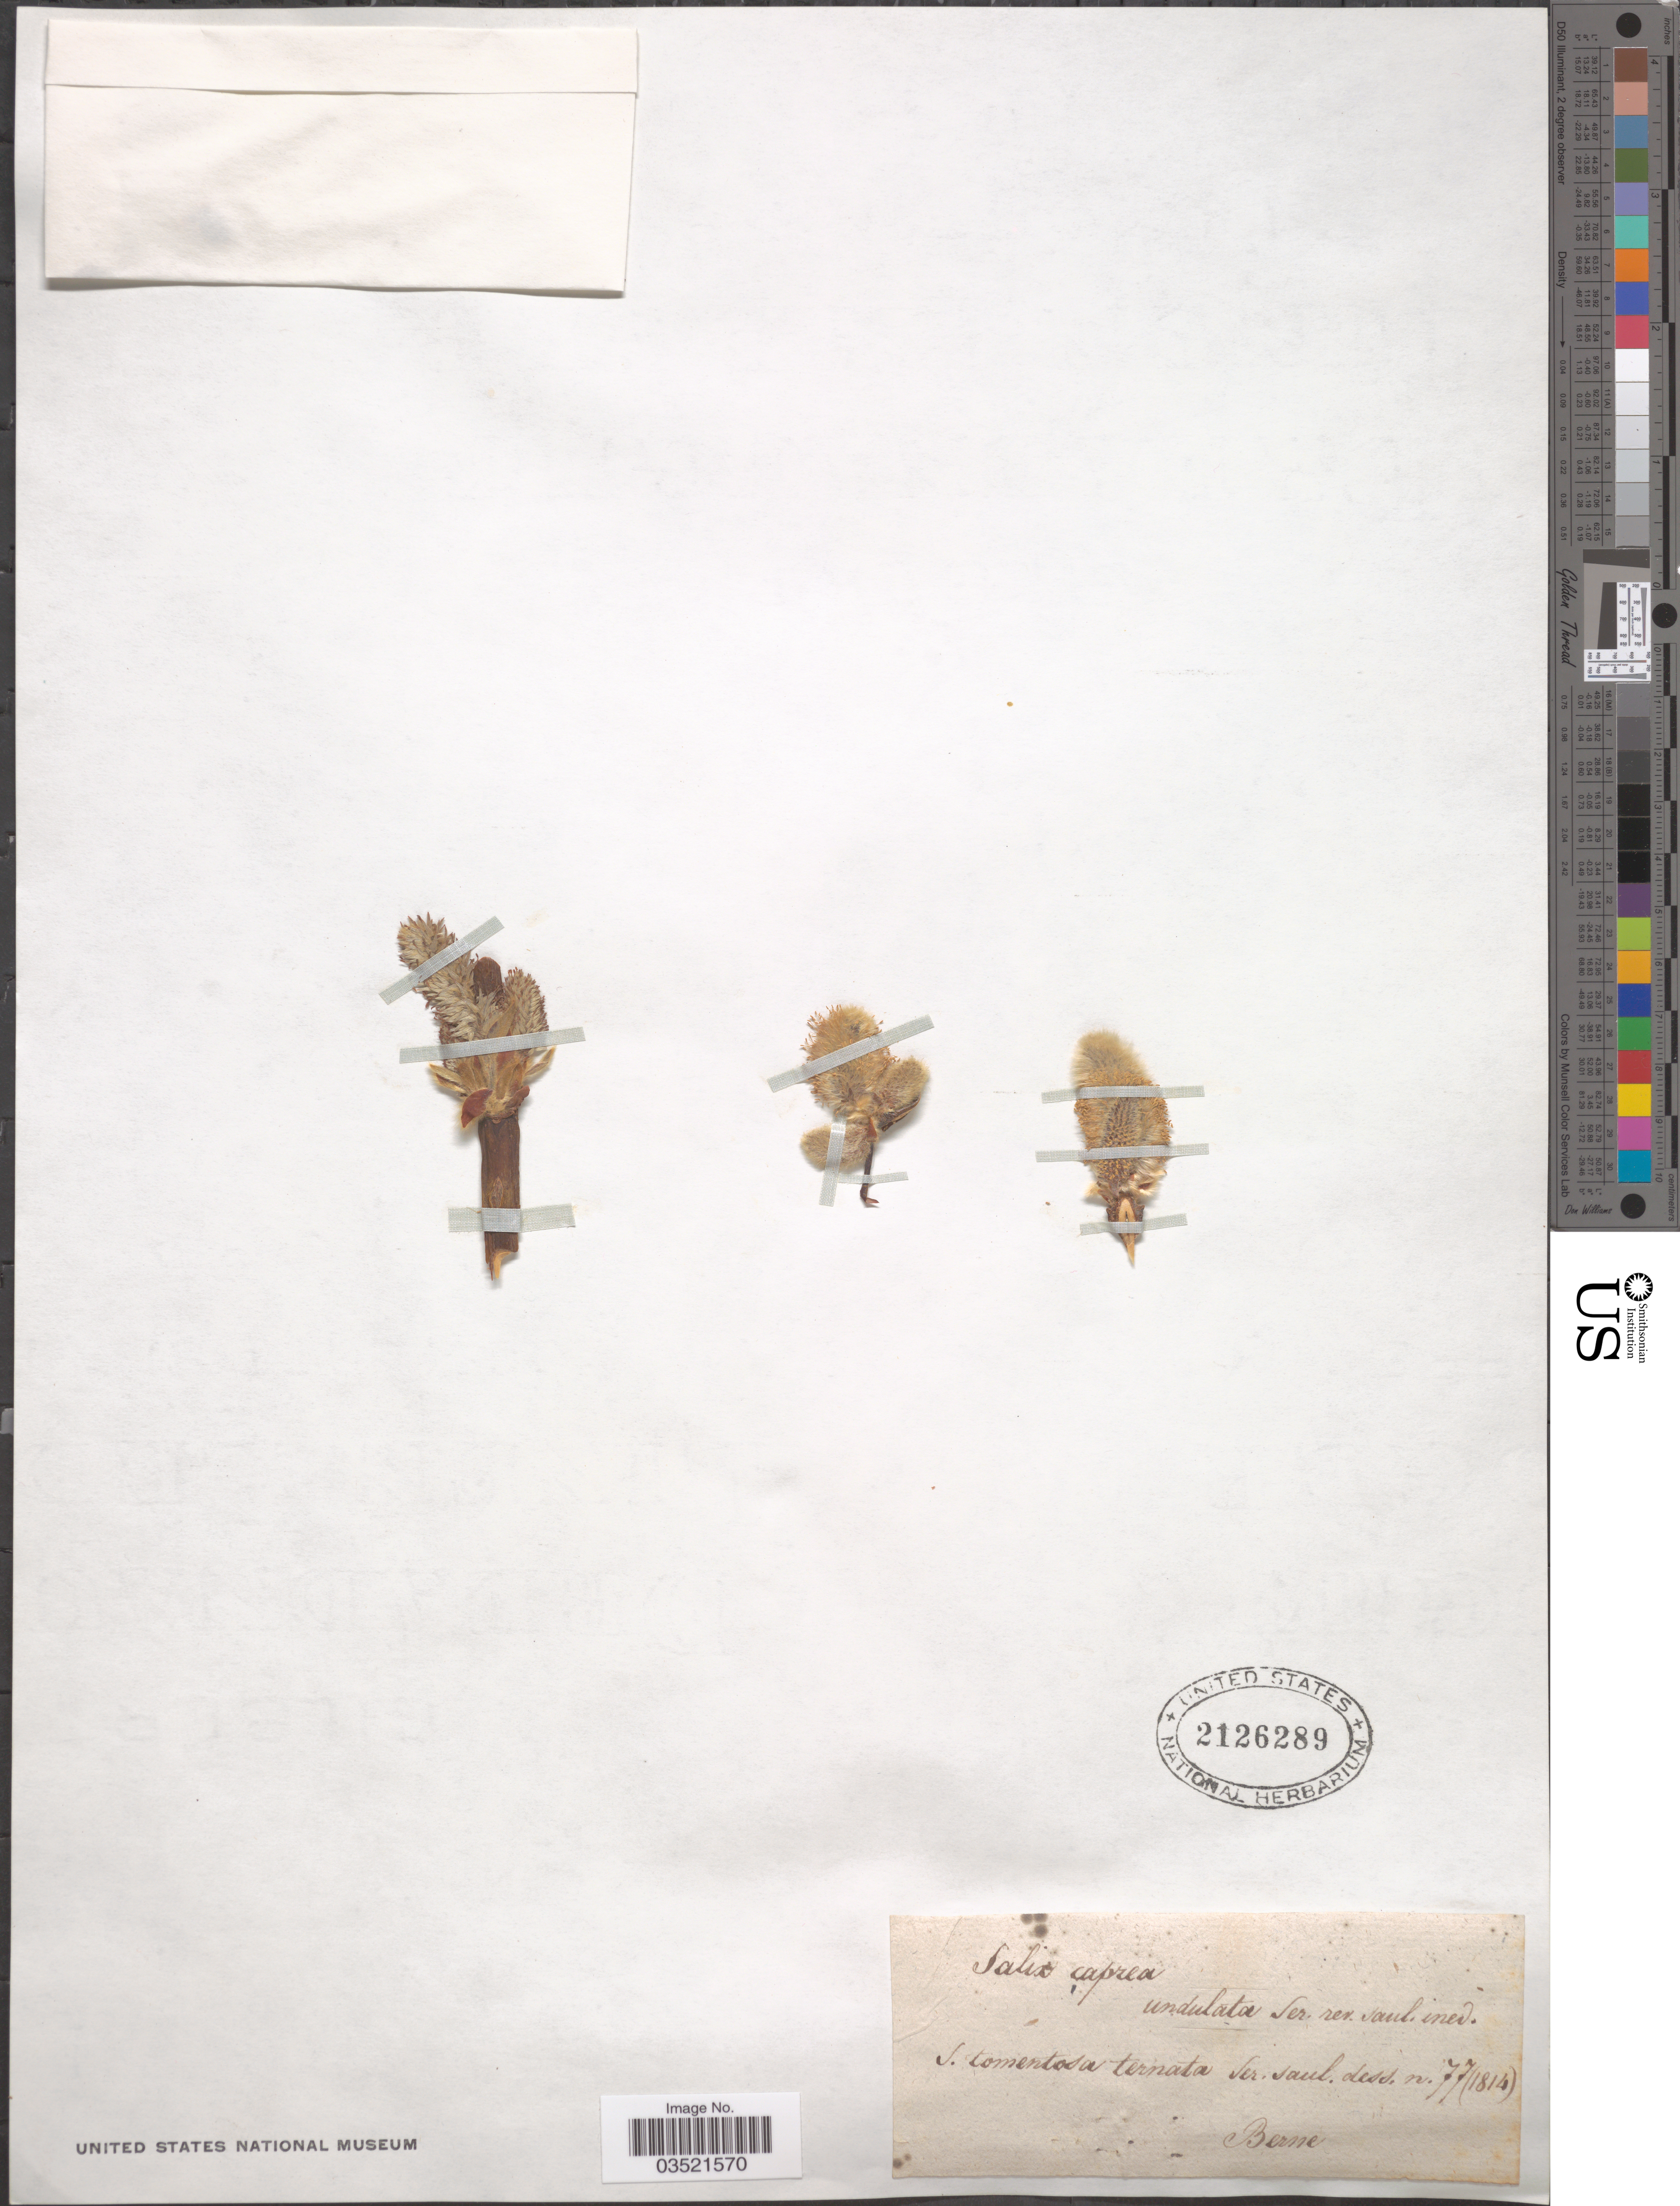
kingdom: Plantae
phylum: Tracheophyta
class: Magnoliopsida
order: Malpighiales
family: Salicaceae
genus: Salix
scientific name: Salix caprea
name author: L.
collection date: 1814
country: Switzerland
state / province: Bern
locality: Berne.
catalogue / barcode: US 2126286